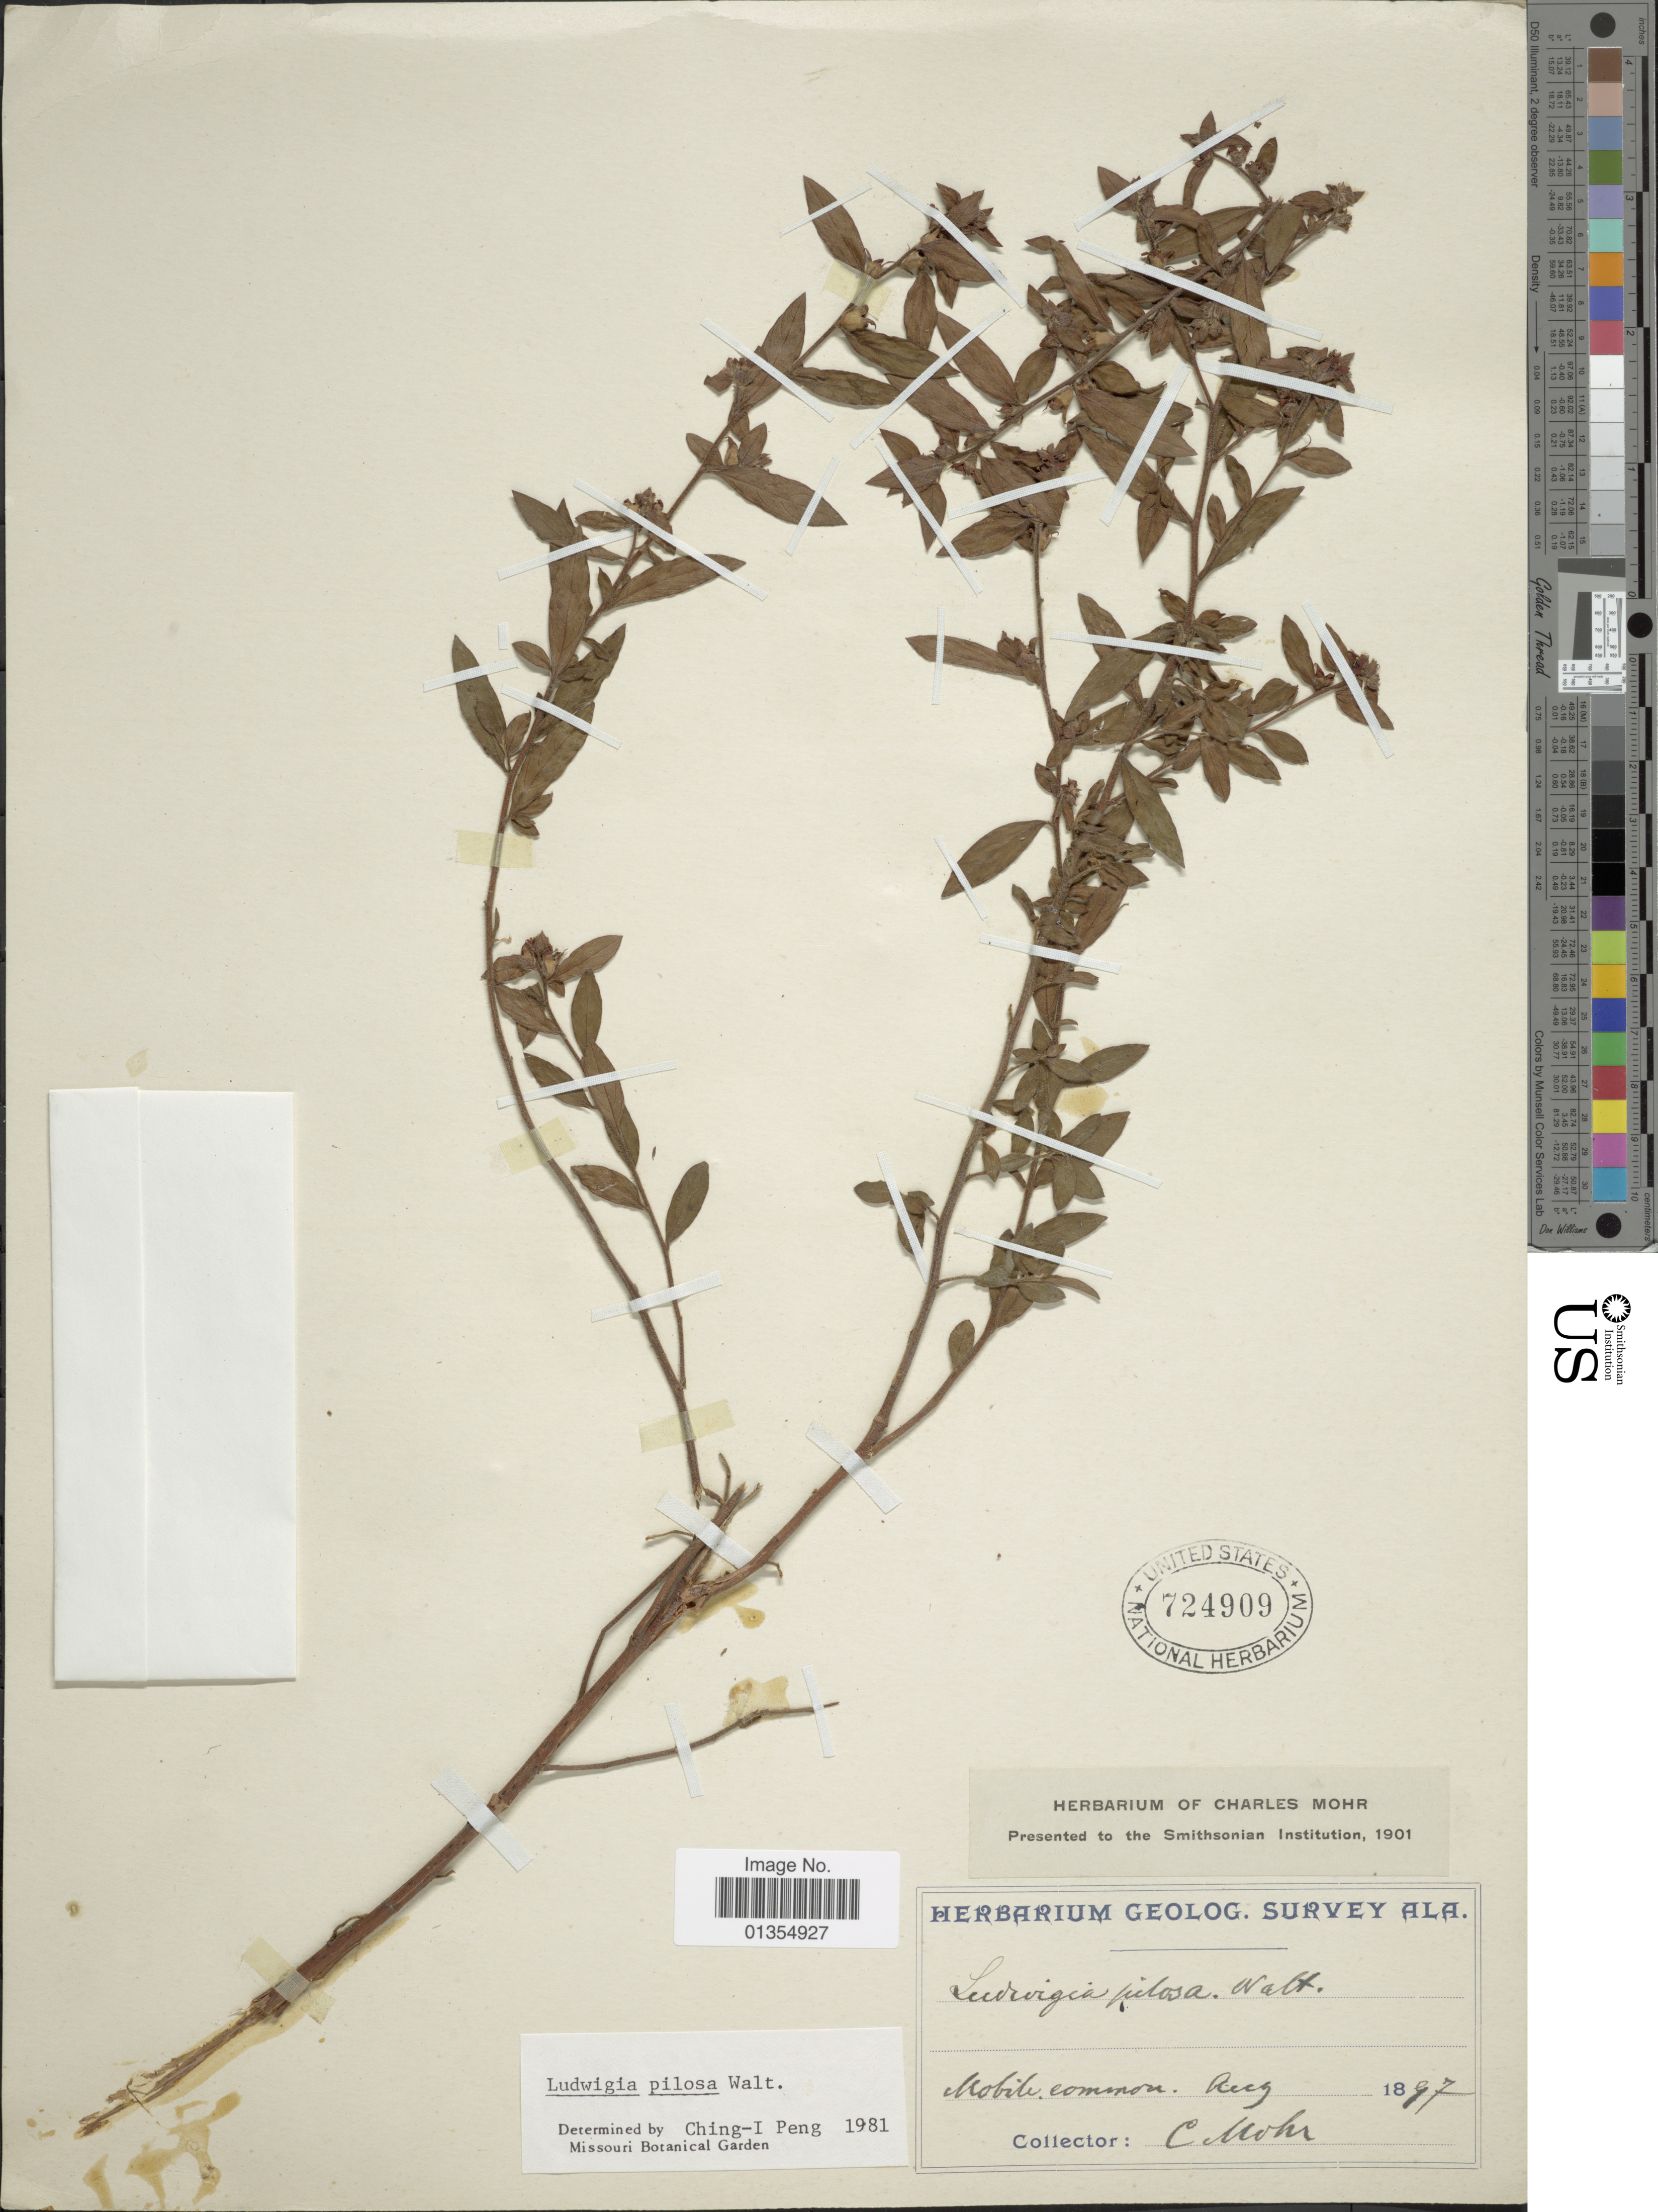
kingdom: Plantae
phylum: Tracheophyta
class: Magnoliopsida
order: Myrtales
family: Onagraceae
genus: Ludwigia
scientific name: Ludwigia pilosa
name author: Walter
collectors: C. T. Mohr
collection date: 1897-08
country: United States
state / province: Alabama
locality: Mobile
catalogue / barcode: US 724909